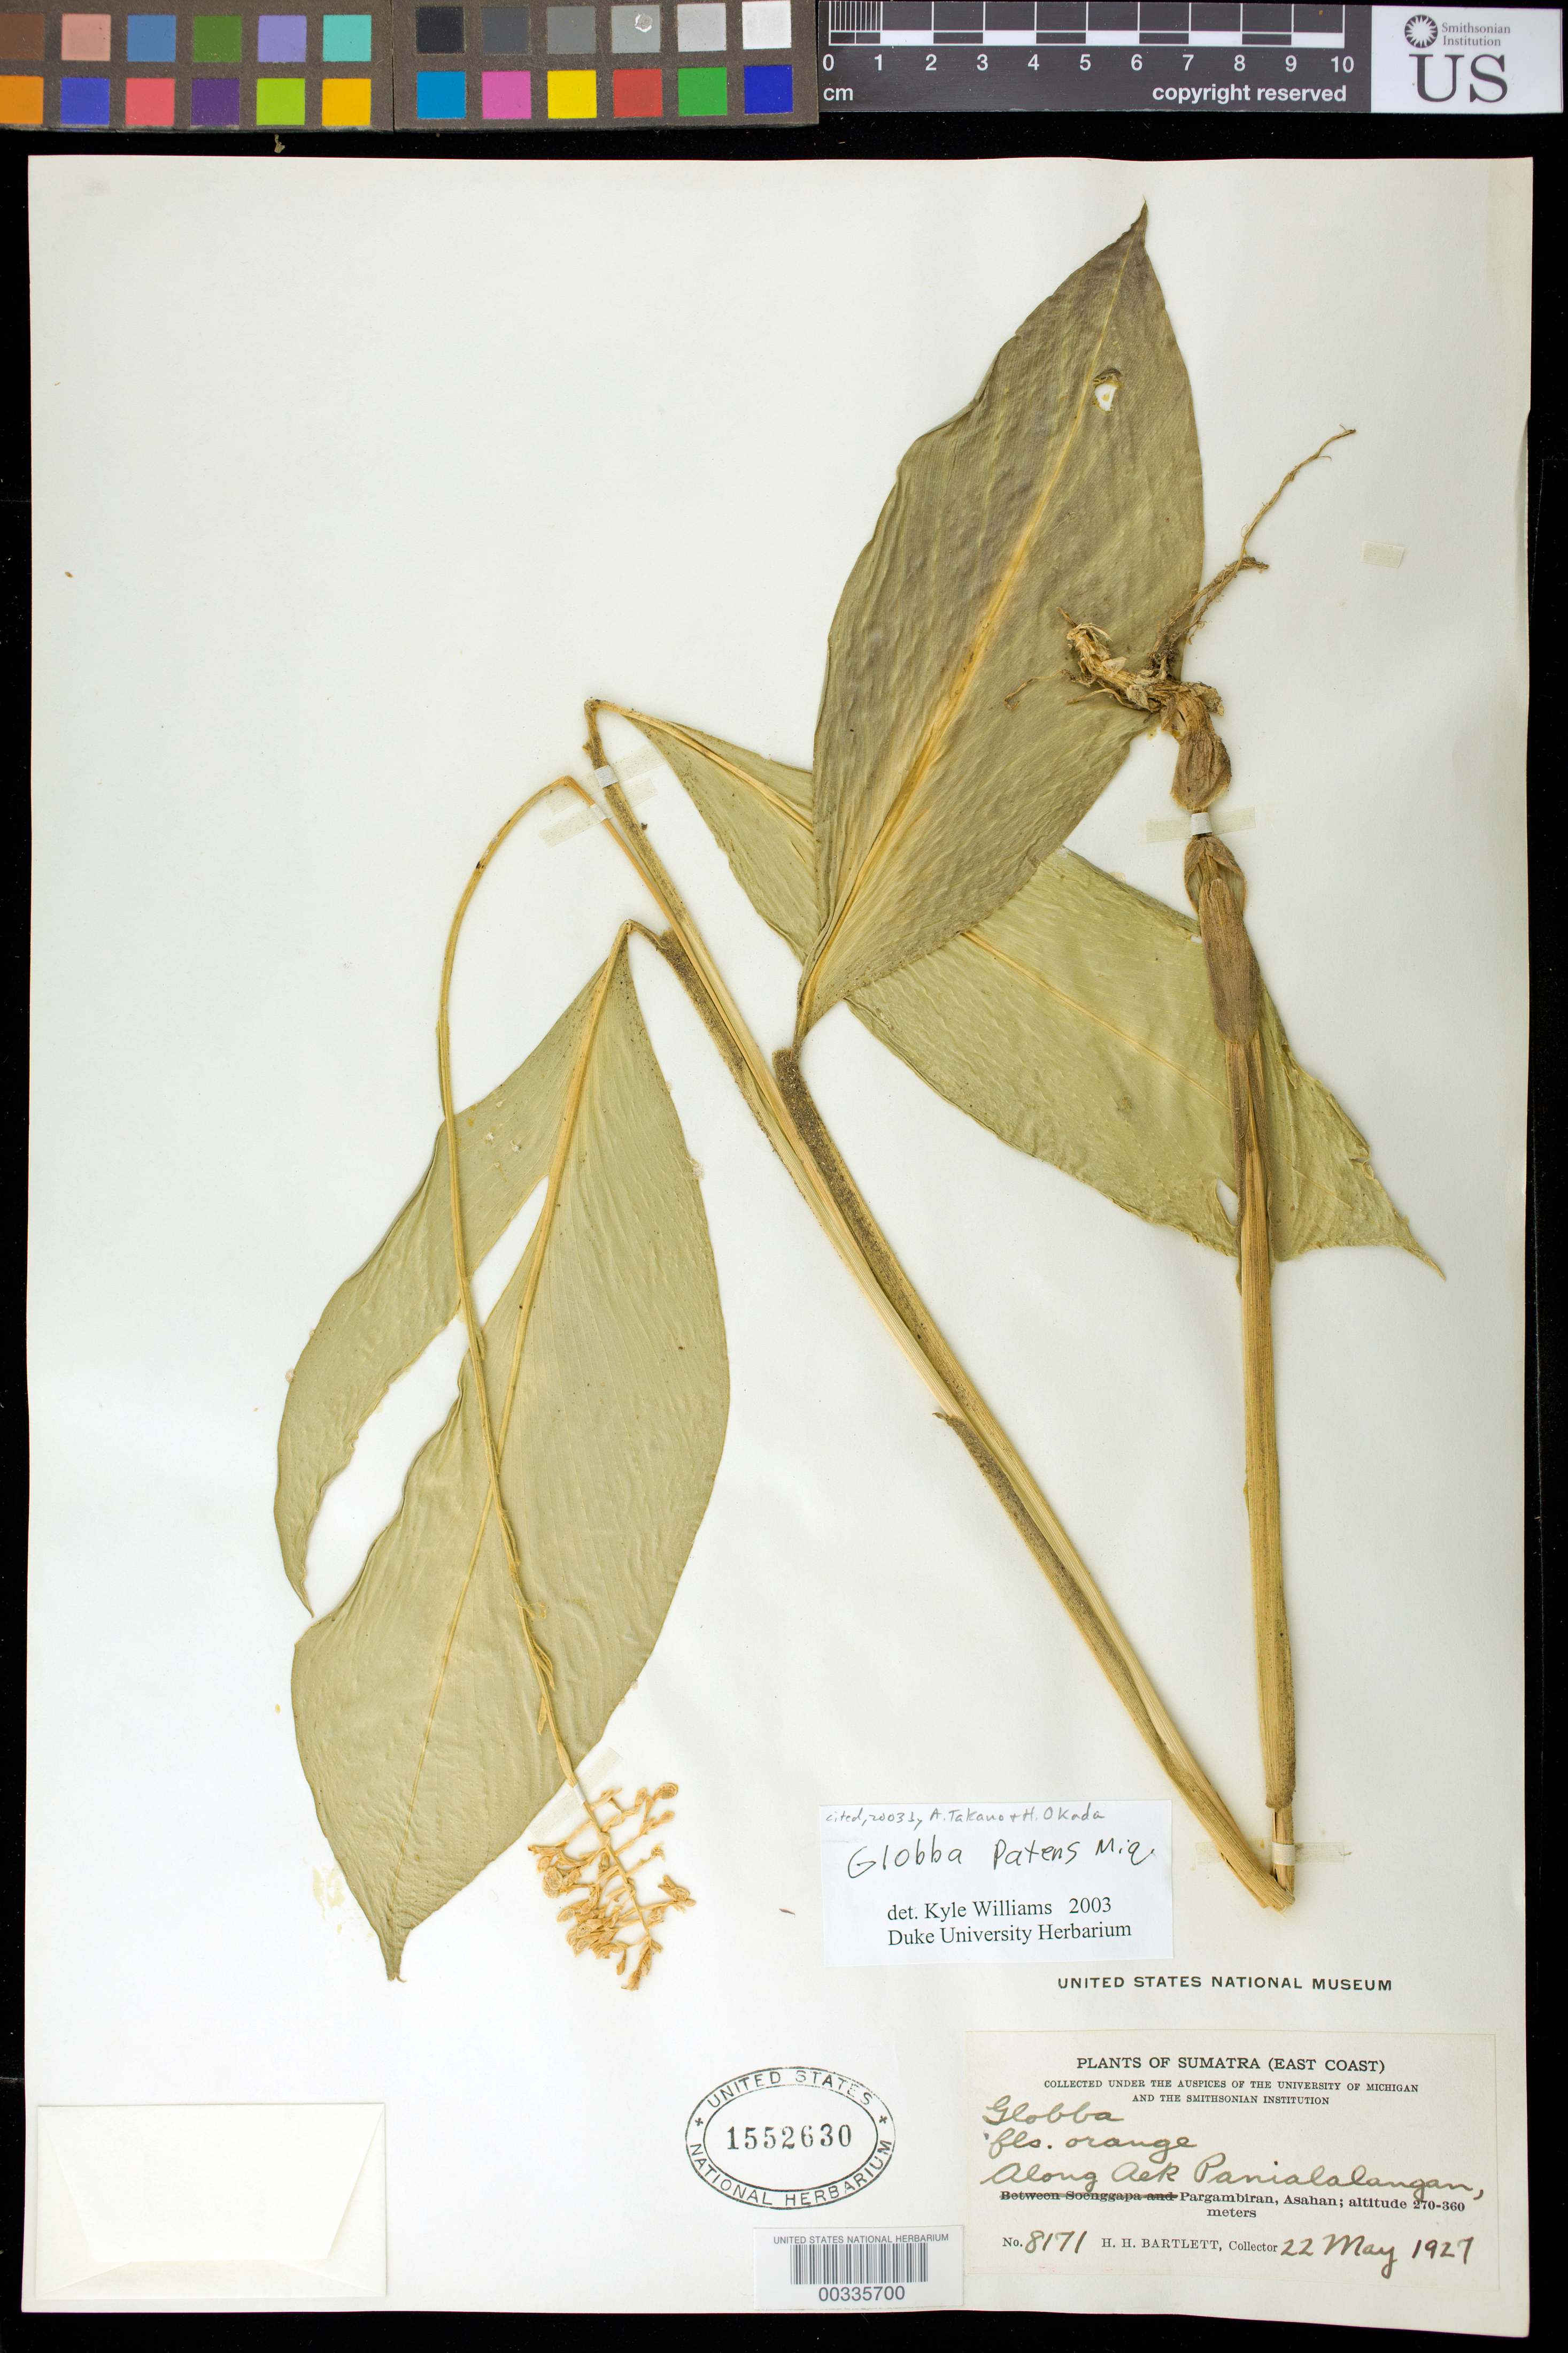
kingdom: Plantae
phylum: Tracheophyta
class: Liliopsida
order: Zingiberales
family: Zingiberaceae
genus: Globba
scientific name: Globba patens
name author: Miq.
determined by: Williams, K. J.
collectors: H. H. Bartlett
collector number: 8171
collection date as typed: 22 May 1927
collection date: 1927-05-22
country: Indonesia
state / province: Sumatra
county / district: Sumatera Utara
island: Sumatra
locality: Along Aek Panialalangan, Pargambiran, Asahan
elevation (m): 270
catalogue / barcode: US 1552630